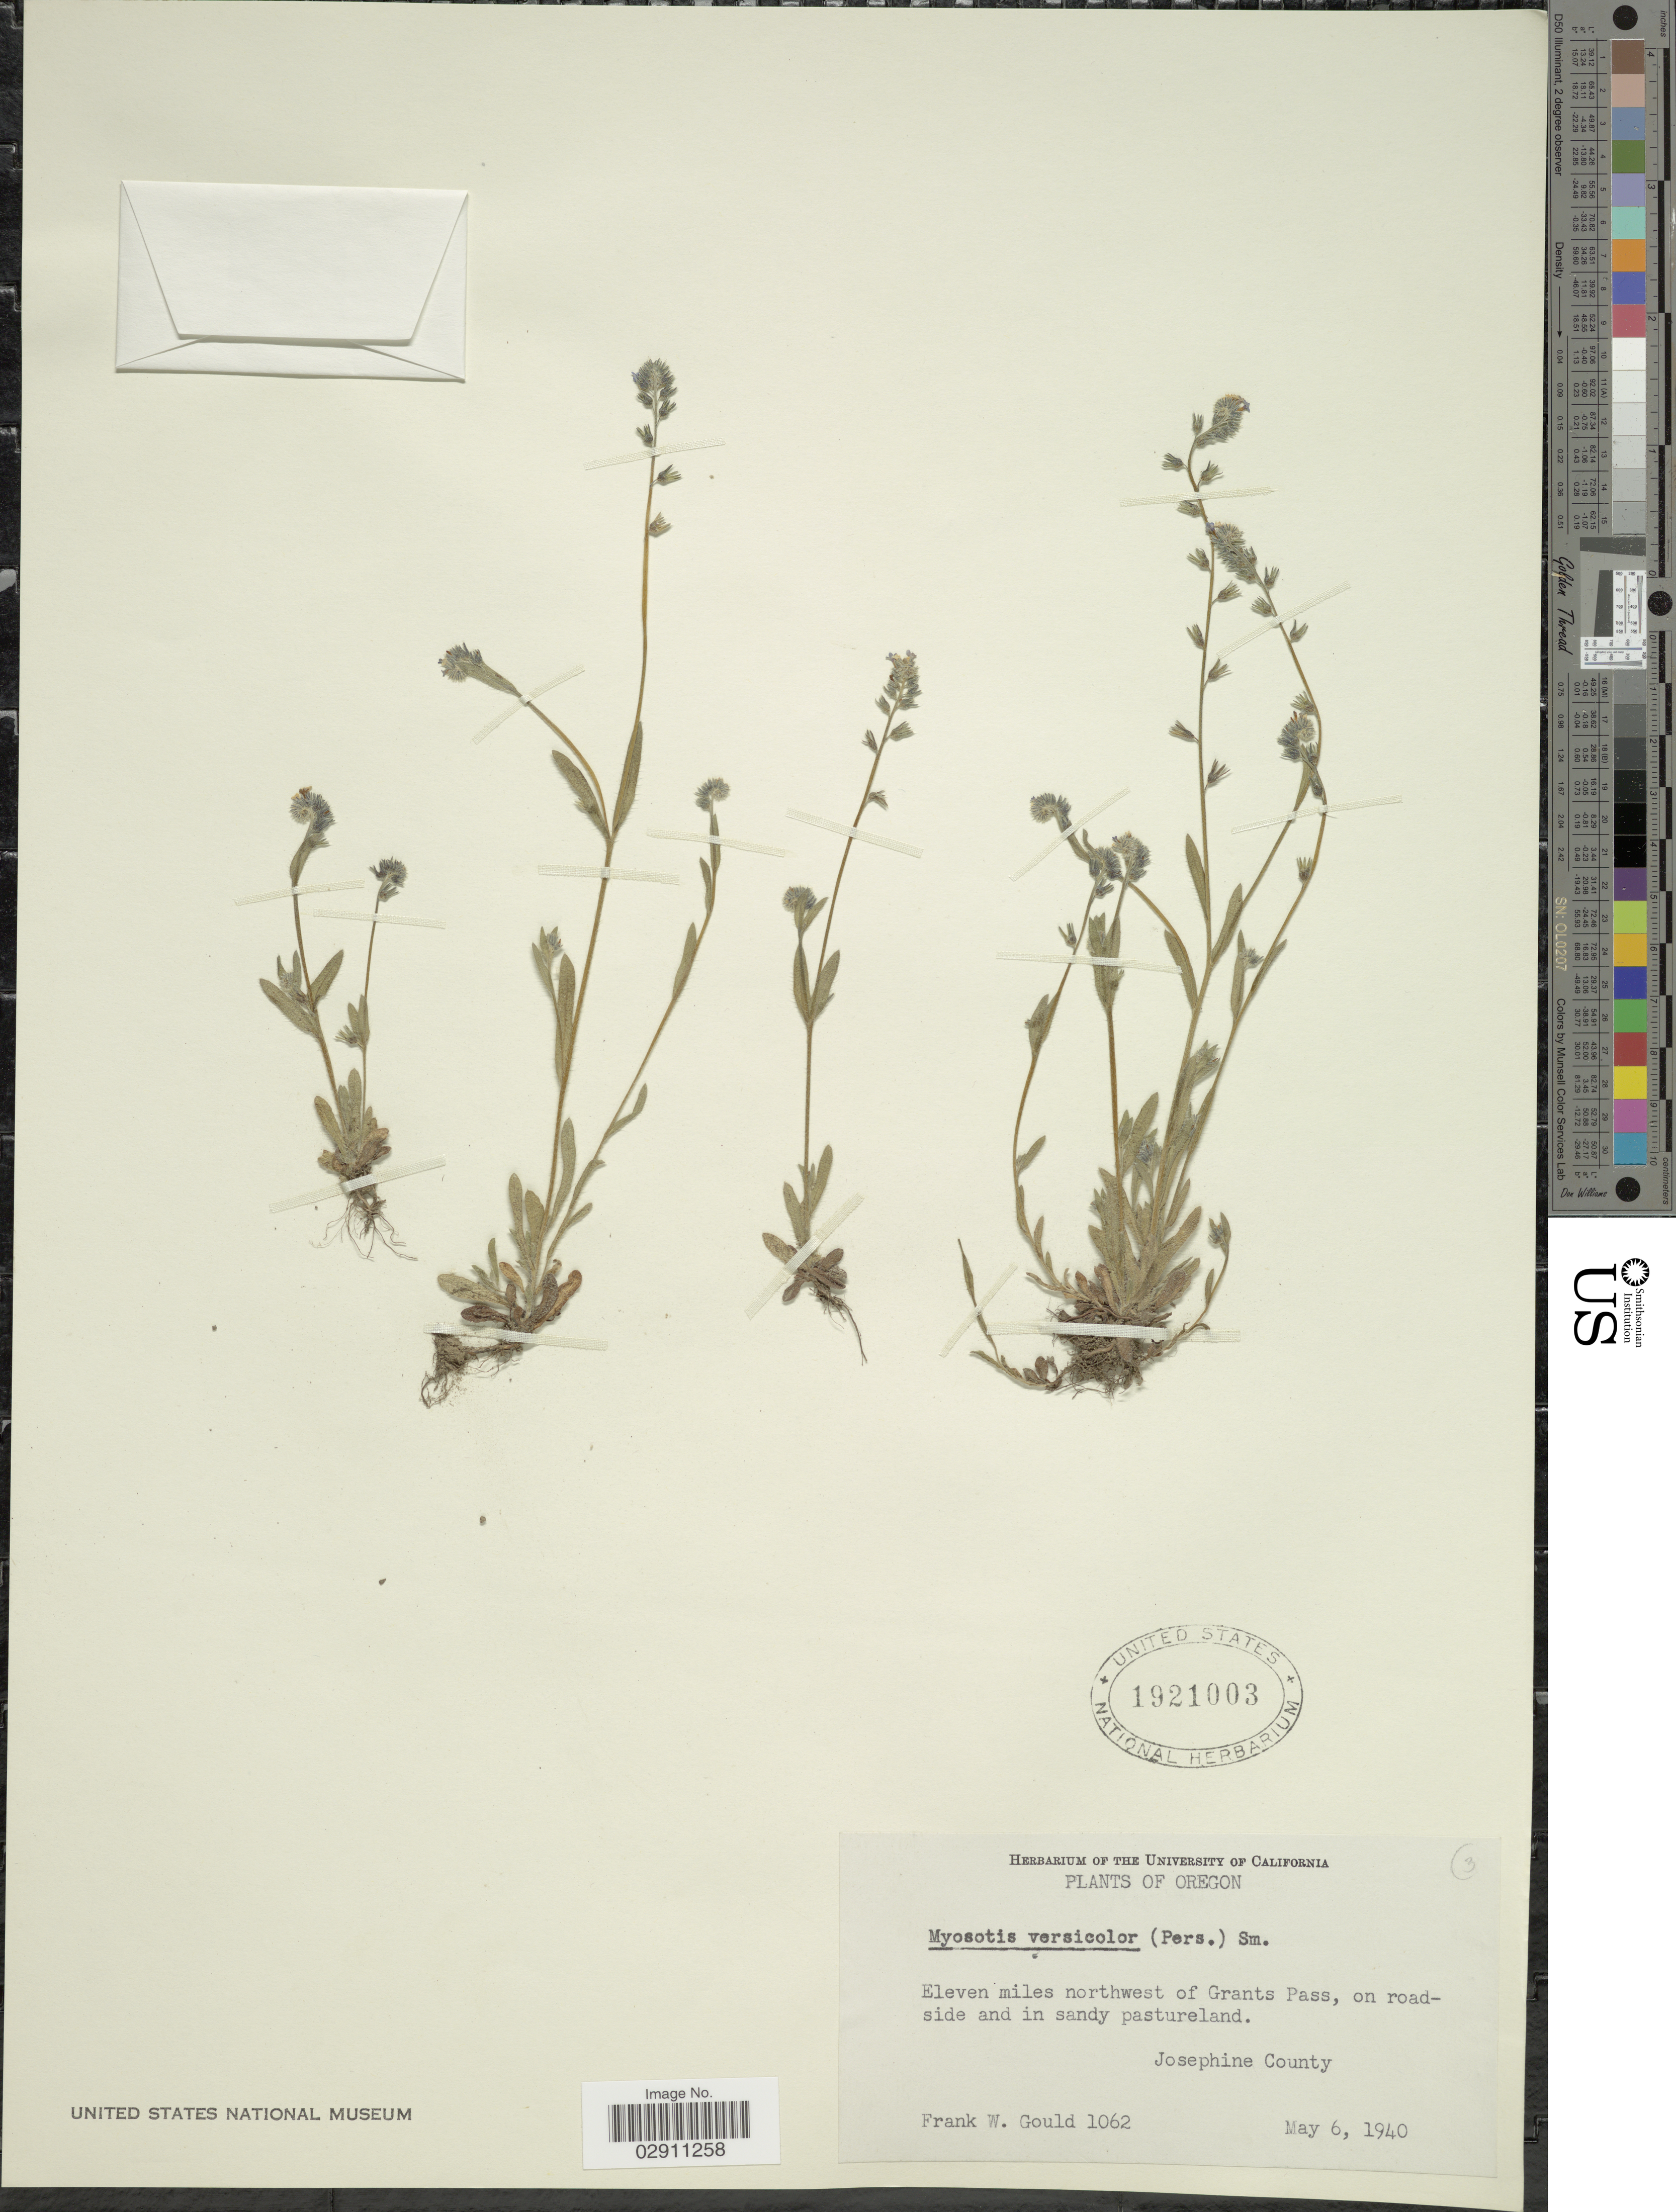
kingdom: Plantae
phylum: Tracheophyta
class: Magnoliopsida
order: Boraginales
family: Boraginaceae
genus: Myosotis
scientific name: Myosotis discolor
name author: Pers.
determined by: Goldman, Doug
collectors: F. W. Gould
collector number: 1062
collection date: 1940-05-06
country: United States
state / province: Oregon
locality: Eleven miles northwest of Grants Pass, on road side and in sandy pastureland. Josephine County.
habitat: on roadside and in sandy pastureland.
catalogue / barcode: US 1921003